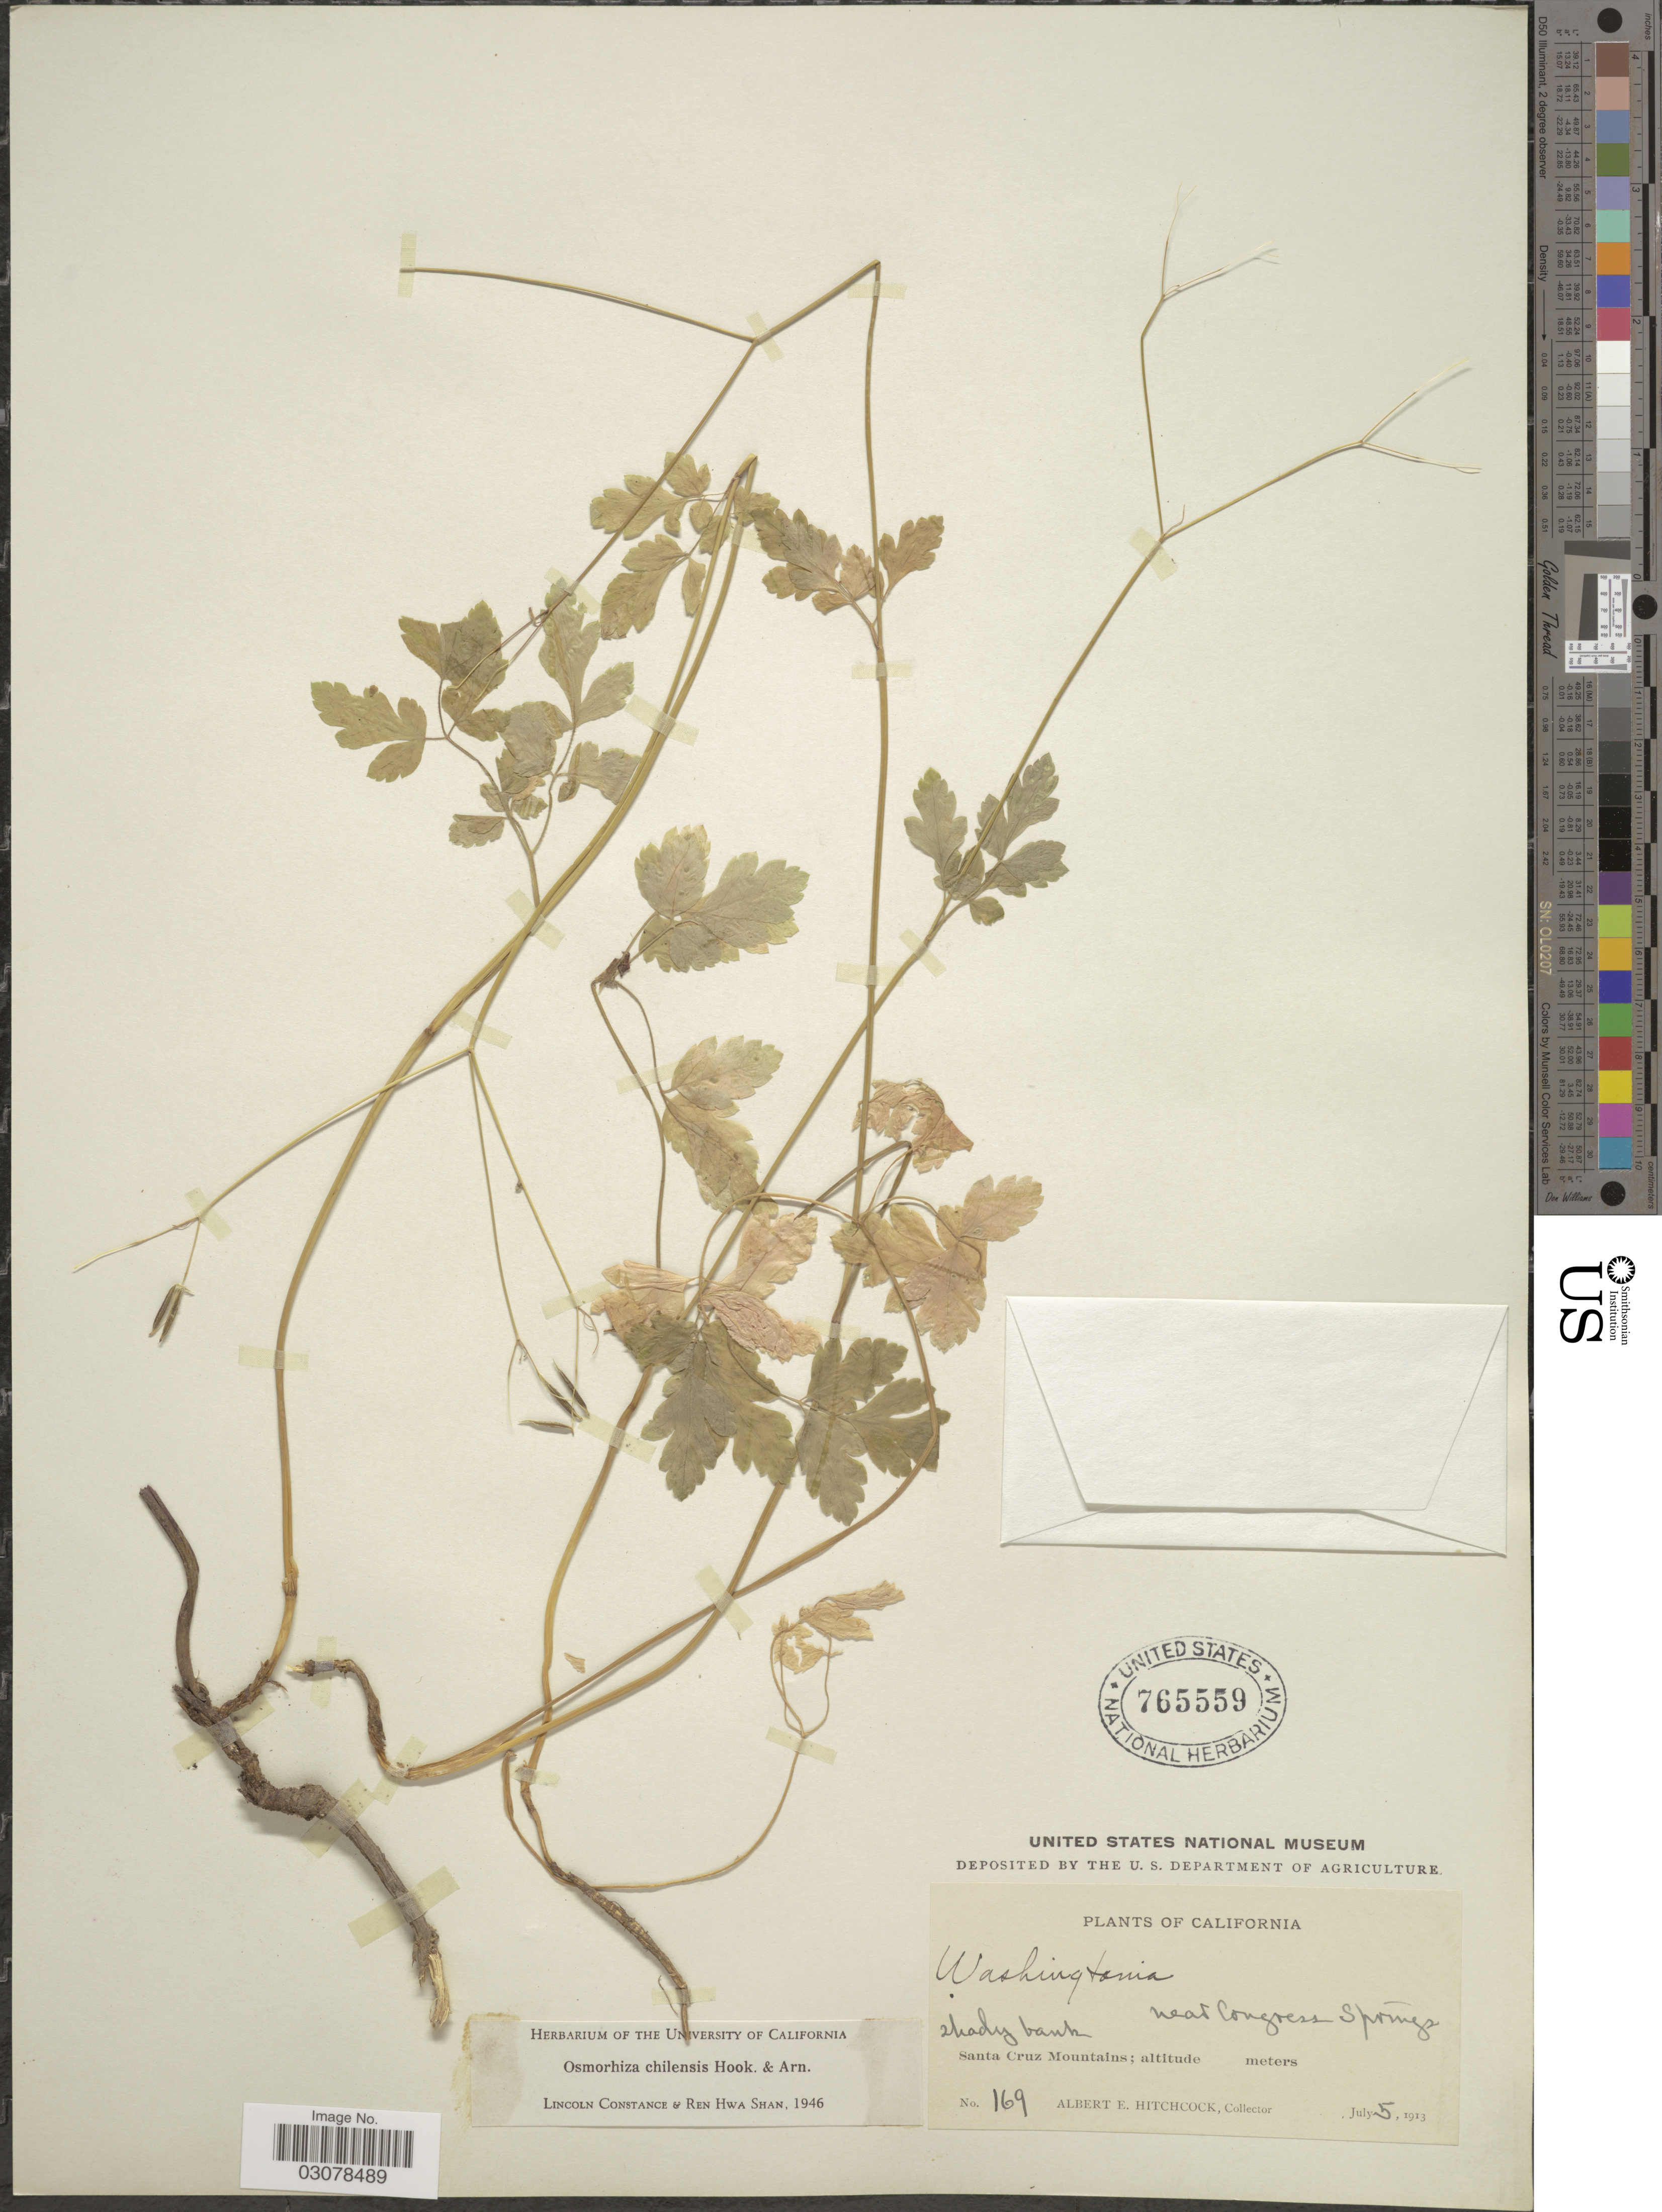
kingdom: Plantae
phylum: Tracheophyta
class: Magnoliopsida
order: Apiales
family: Apiaceae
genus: Osmorhiza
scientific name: Osmorhiza chilensis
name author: Hook. & Arn.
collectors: A. Hitchcock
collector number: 169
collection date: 1913-07-05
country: United States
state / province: California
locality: Near Congress Springs. Santa Cruz Mountains.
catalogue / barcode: US 765559